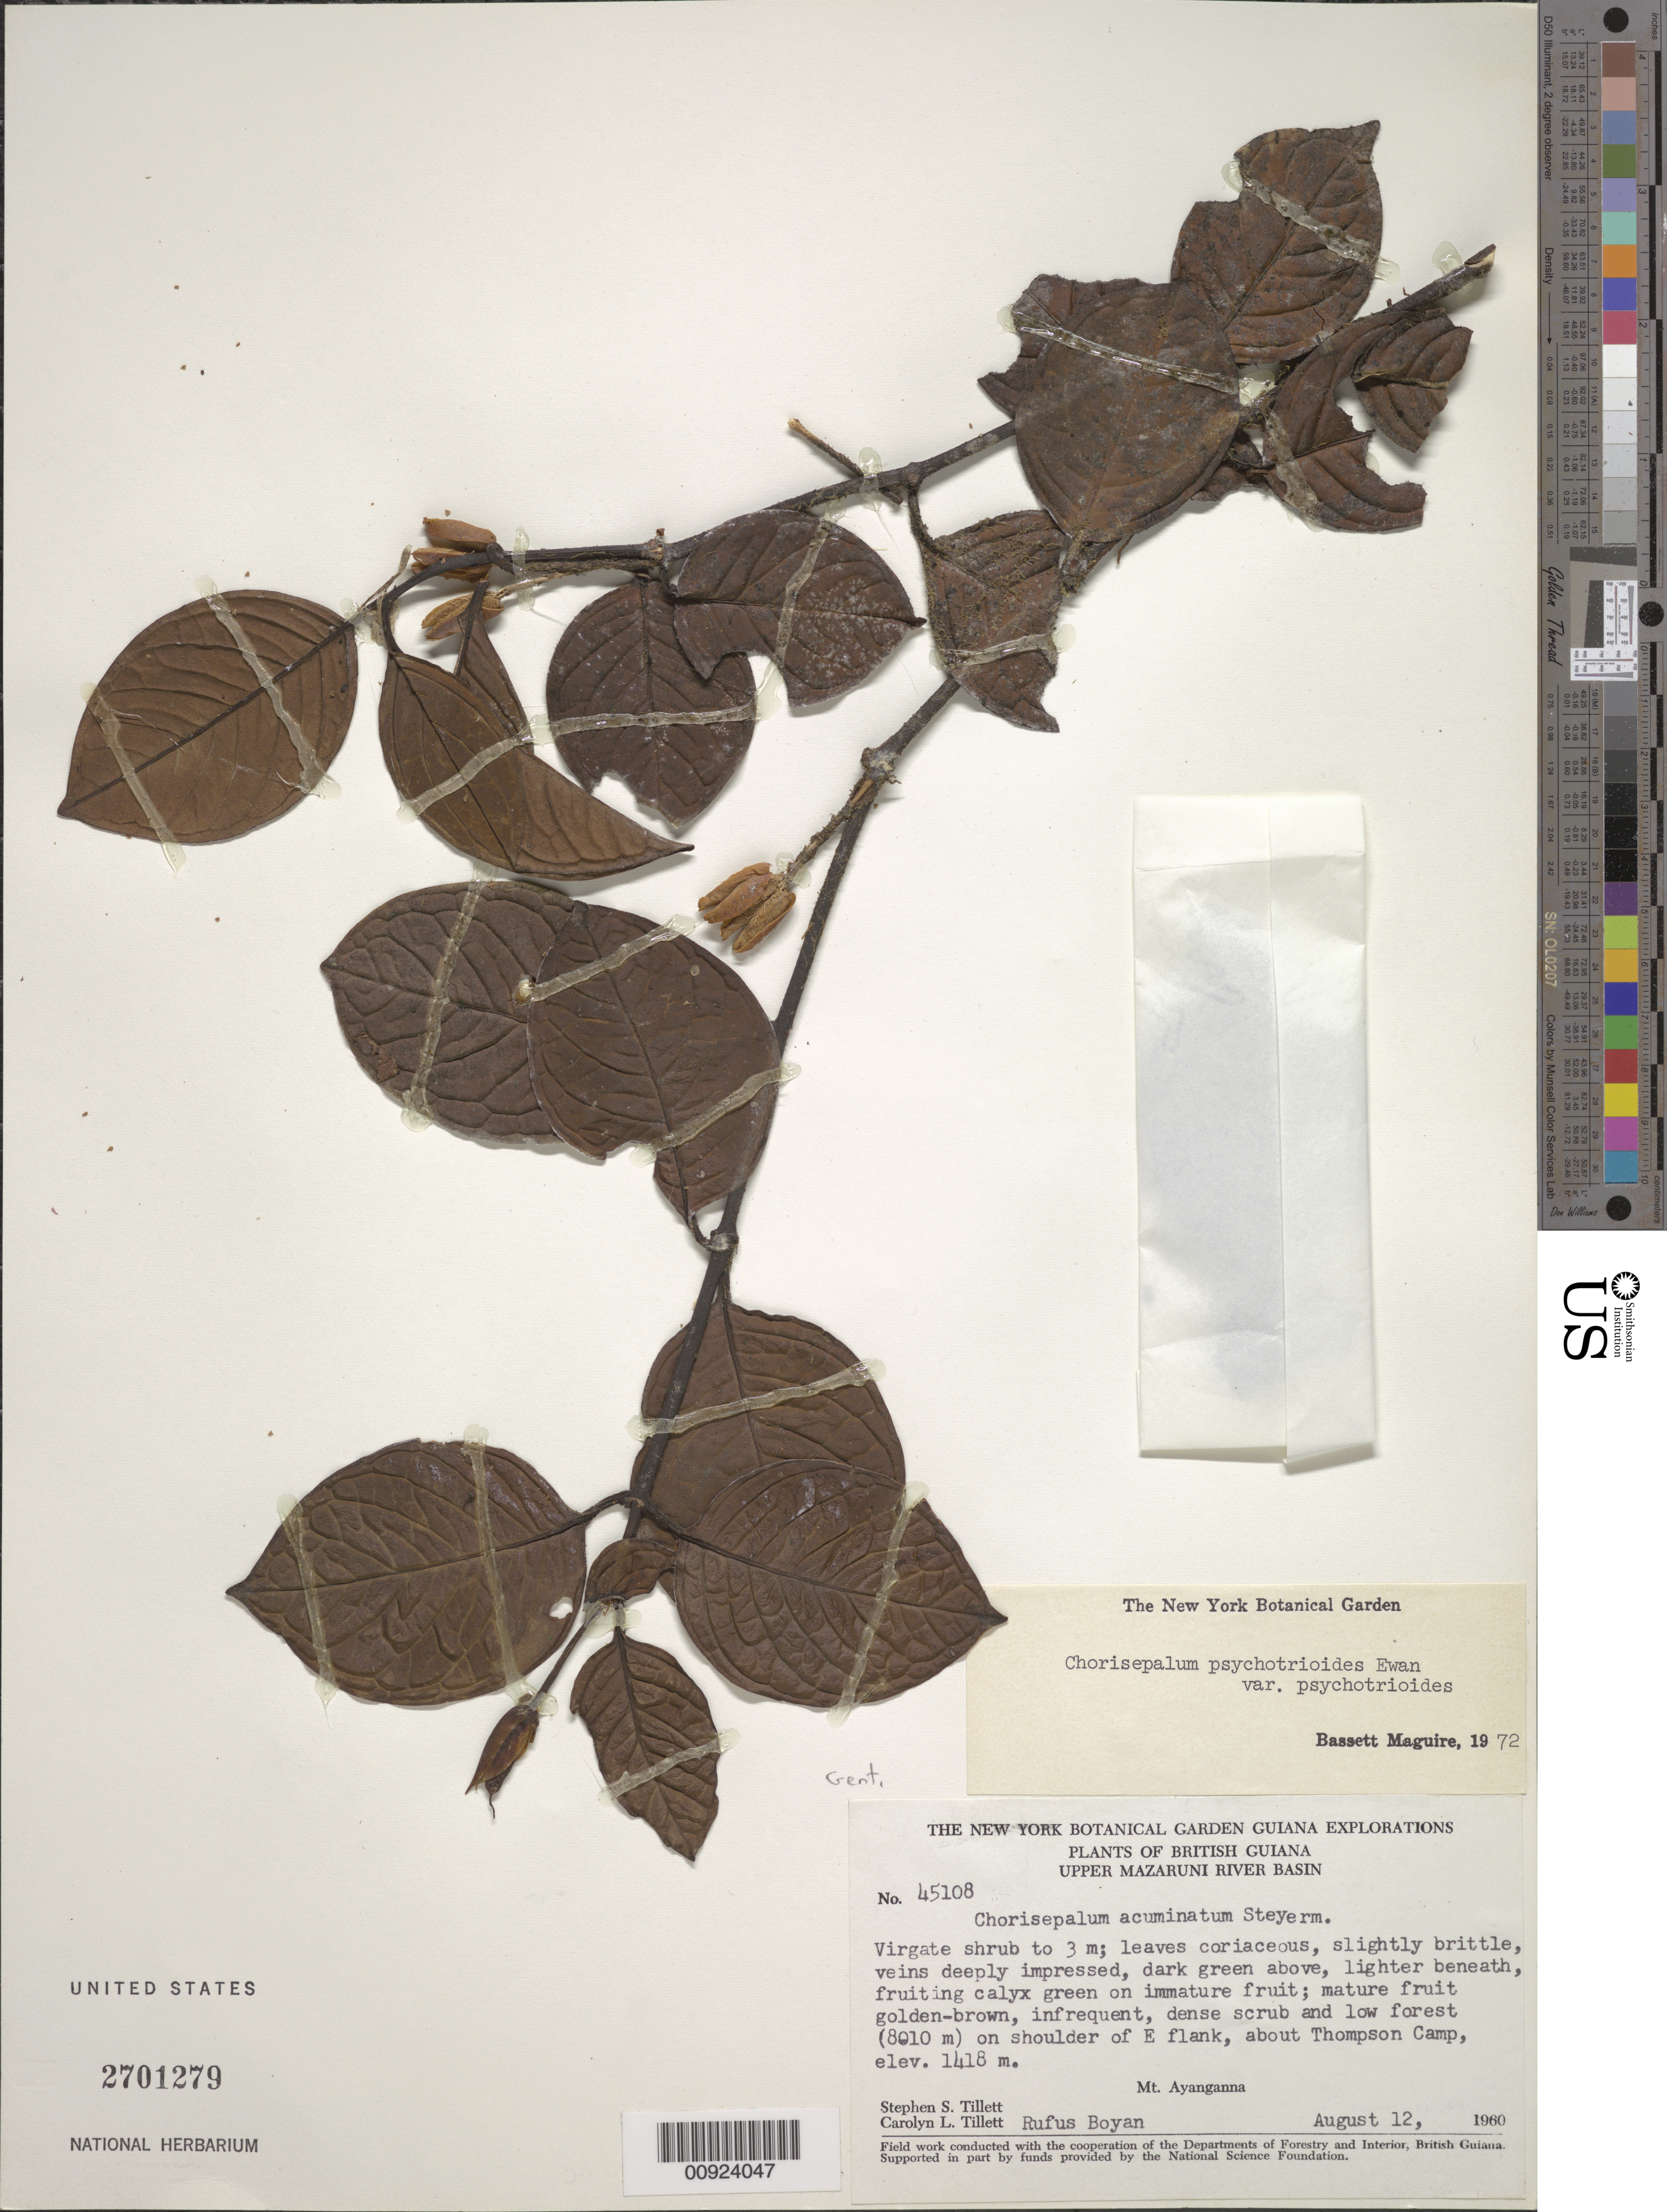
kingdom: Plantae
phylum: Tracheophyta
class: Magnoliopsida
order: Gentianales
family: Gentianaceae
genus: Chorisepalum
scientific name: Chorisepalum psychotrioides var. psychotrioides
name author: Ewan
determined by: Maguire, Bassett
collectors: S. S. Tillett, C. L. Tillett & R. Boyan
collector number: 45108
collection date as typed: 12-Aug-60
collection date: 1960-08-12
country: Guyana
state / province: Cuyuni-Mazaruni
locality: Mt. Ayanganna, E flank, above Thompson Camp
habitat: Dense scrub and low forest on shoulder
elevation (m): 1418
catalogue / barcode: US 2701279